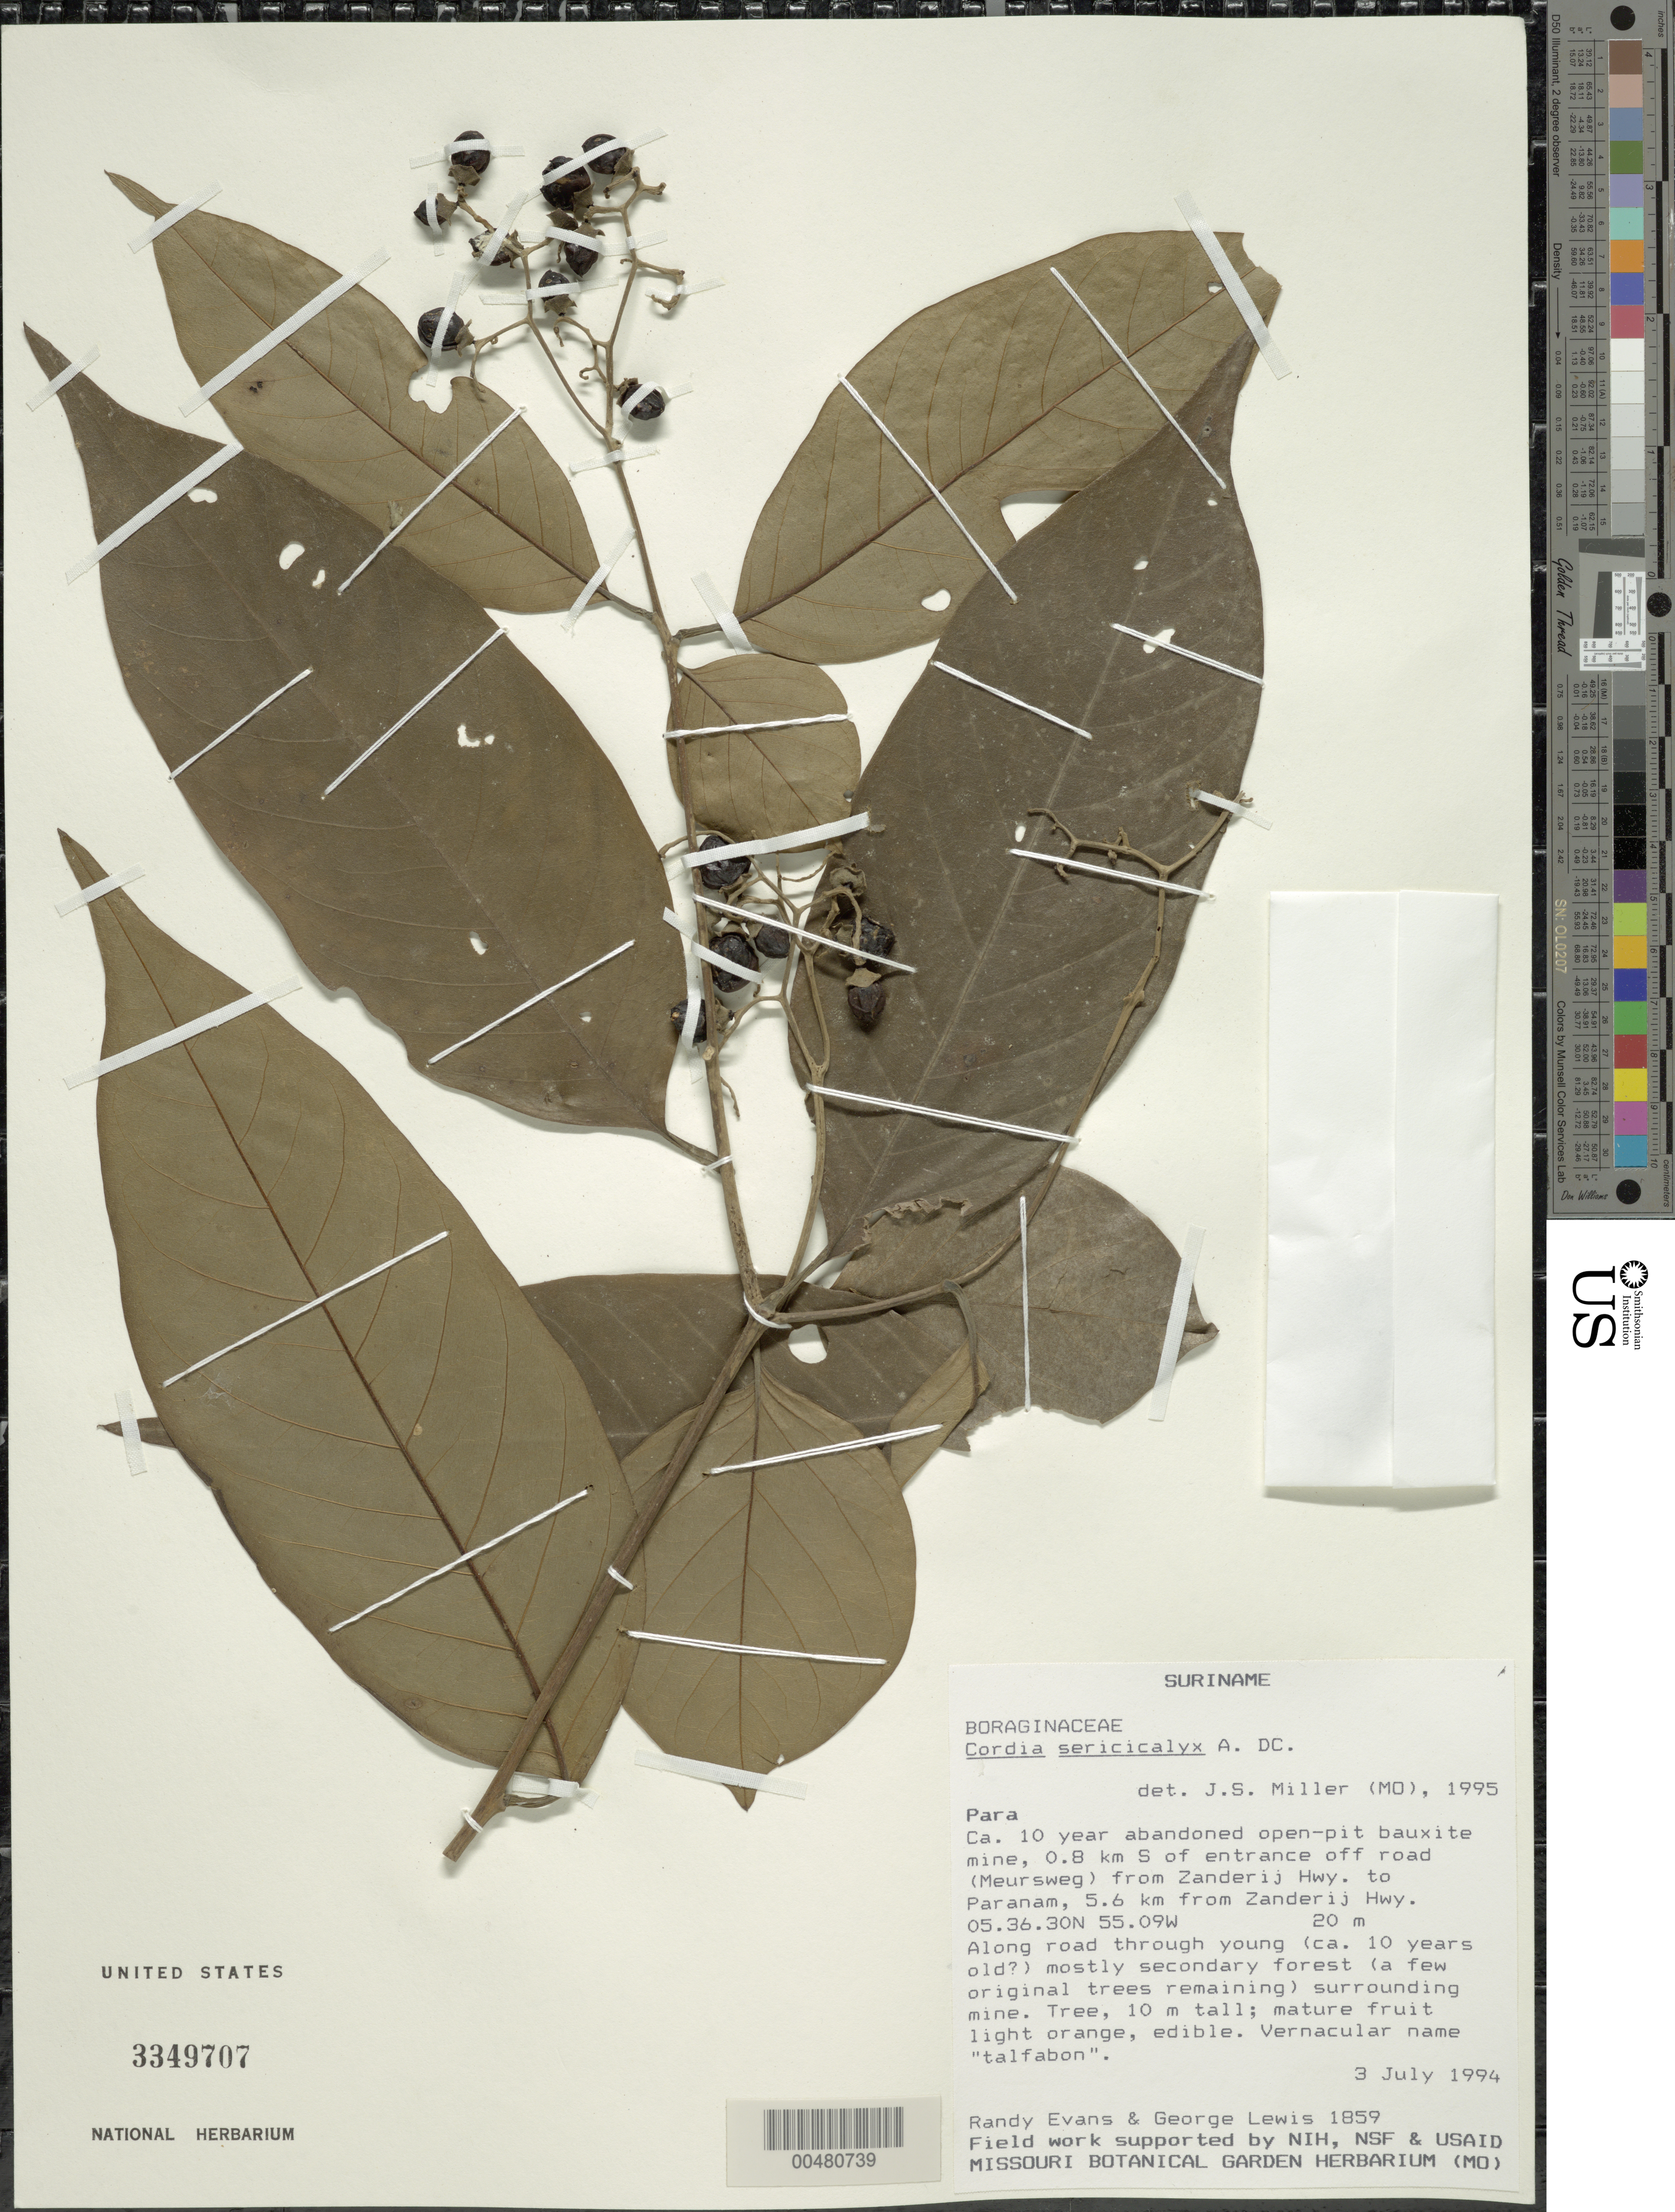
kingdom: Plantae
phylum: Tracheophyta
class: Magnoliopsida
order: Boraginales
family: Cordiaceae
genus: Cordia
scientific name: Cordia sericicalyx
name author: DC.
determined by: Miller, James S., (MO), Missouri Botanical Garden (UNITED STATES)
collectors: R. Evans & G. Lewis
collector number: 1859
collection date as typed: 3-Jul-94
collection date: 1994-07-03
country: Suriname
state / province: Para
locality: Zanderij, hwy to Paranam, 5.6 km from Zanderij Hwy., ca 10 year abandoned open-pit bauxite mine, 0.8 km S of entrance off road (Meursweg)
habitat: Along road through young (ca 10 years old?), mostly secondary forest (a few original trees remaining) surrounding mine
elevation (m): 20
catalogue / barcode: US 3349707